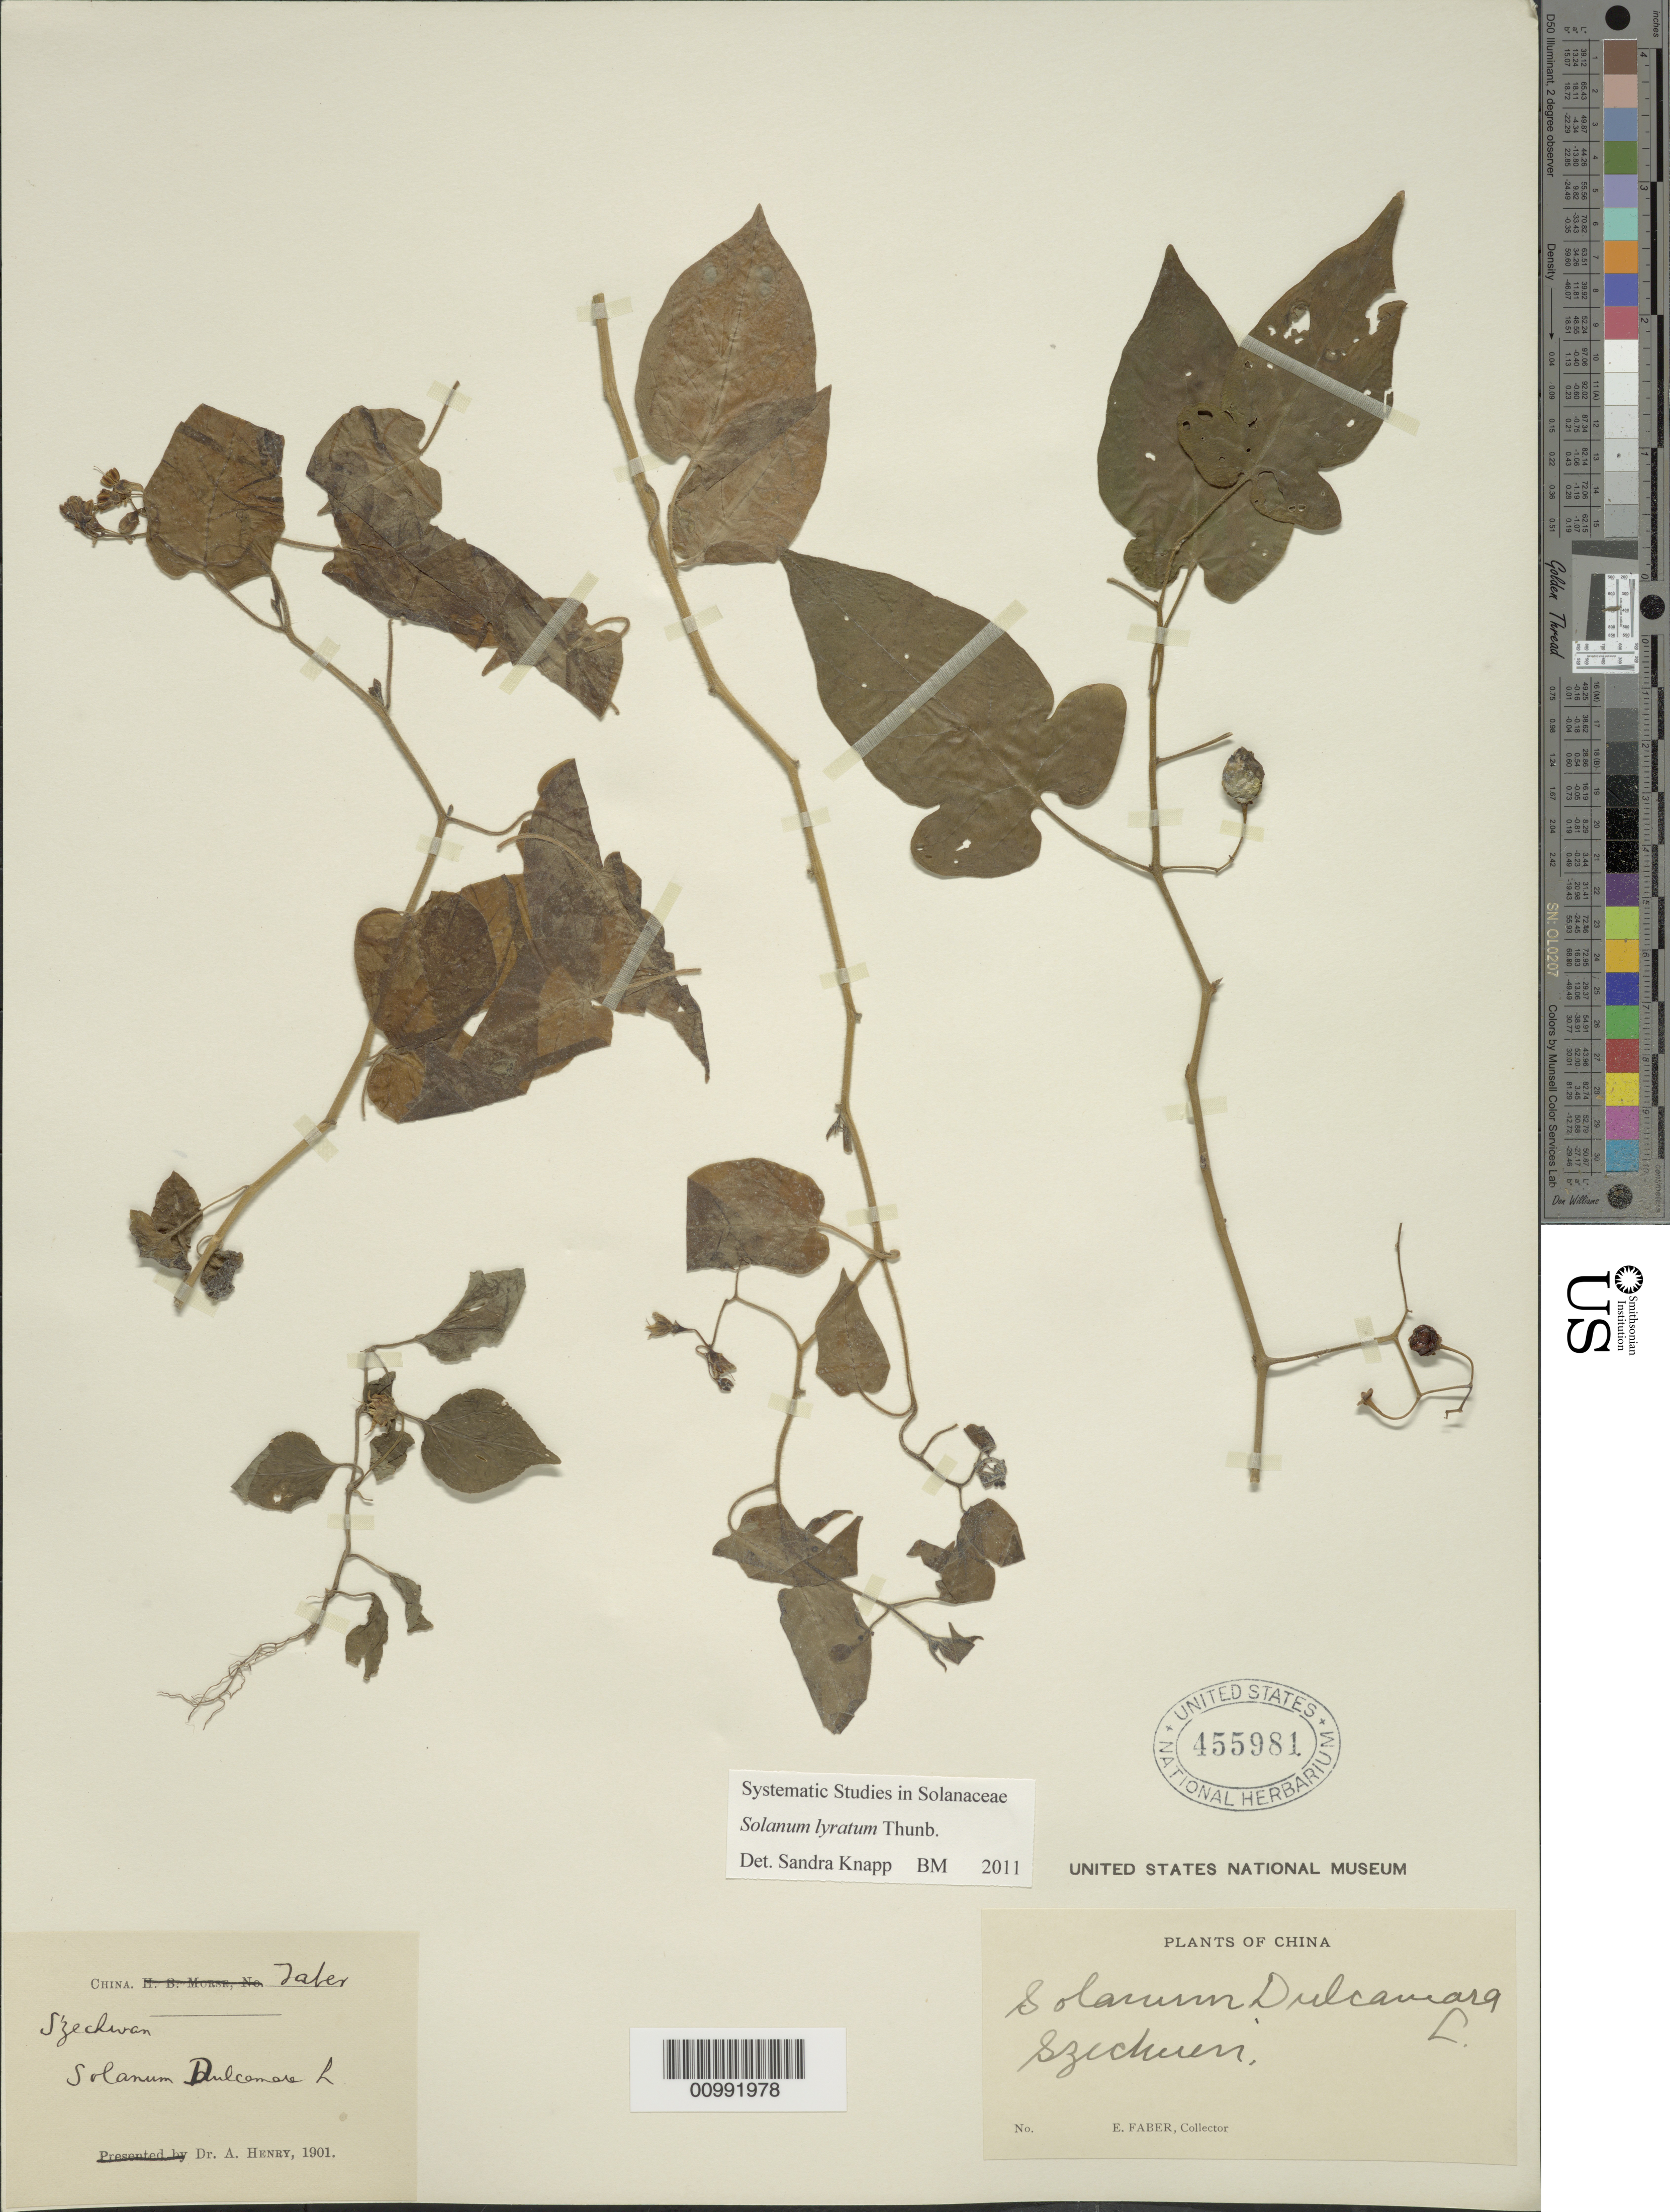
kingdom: Plantae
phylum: Tracheophyta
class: Magnoliopsida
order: Solanales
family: Solanaceae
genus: Solanum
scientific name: Solanum lyratum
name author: Thunb.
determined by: Knapp, S. D.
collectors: E. Faber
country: China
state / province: Sichuan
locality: sin. loc.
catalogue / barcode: US 455981